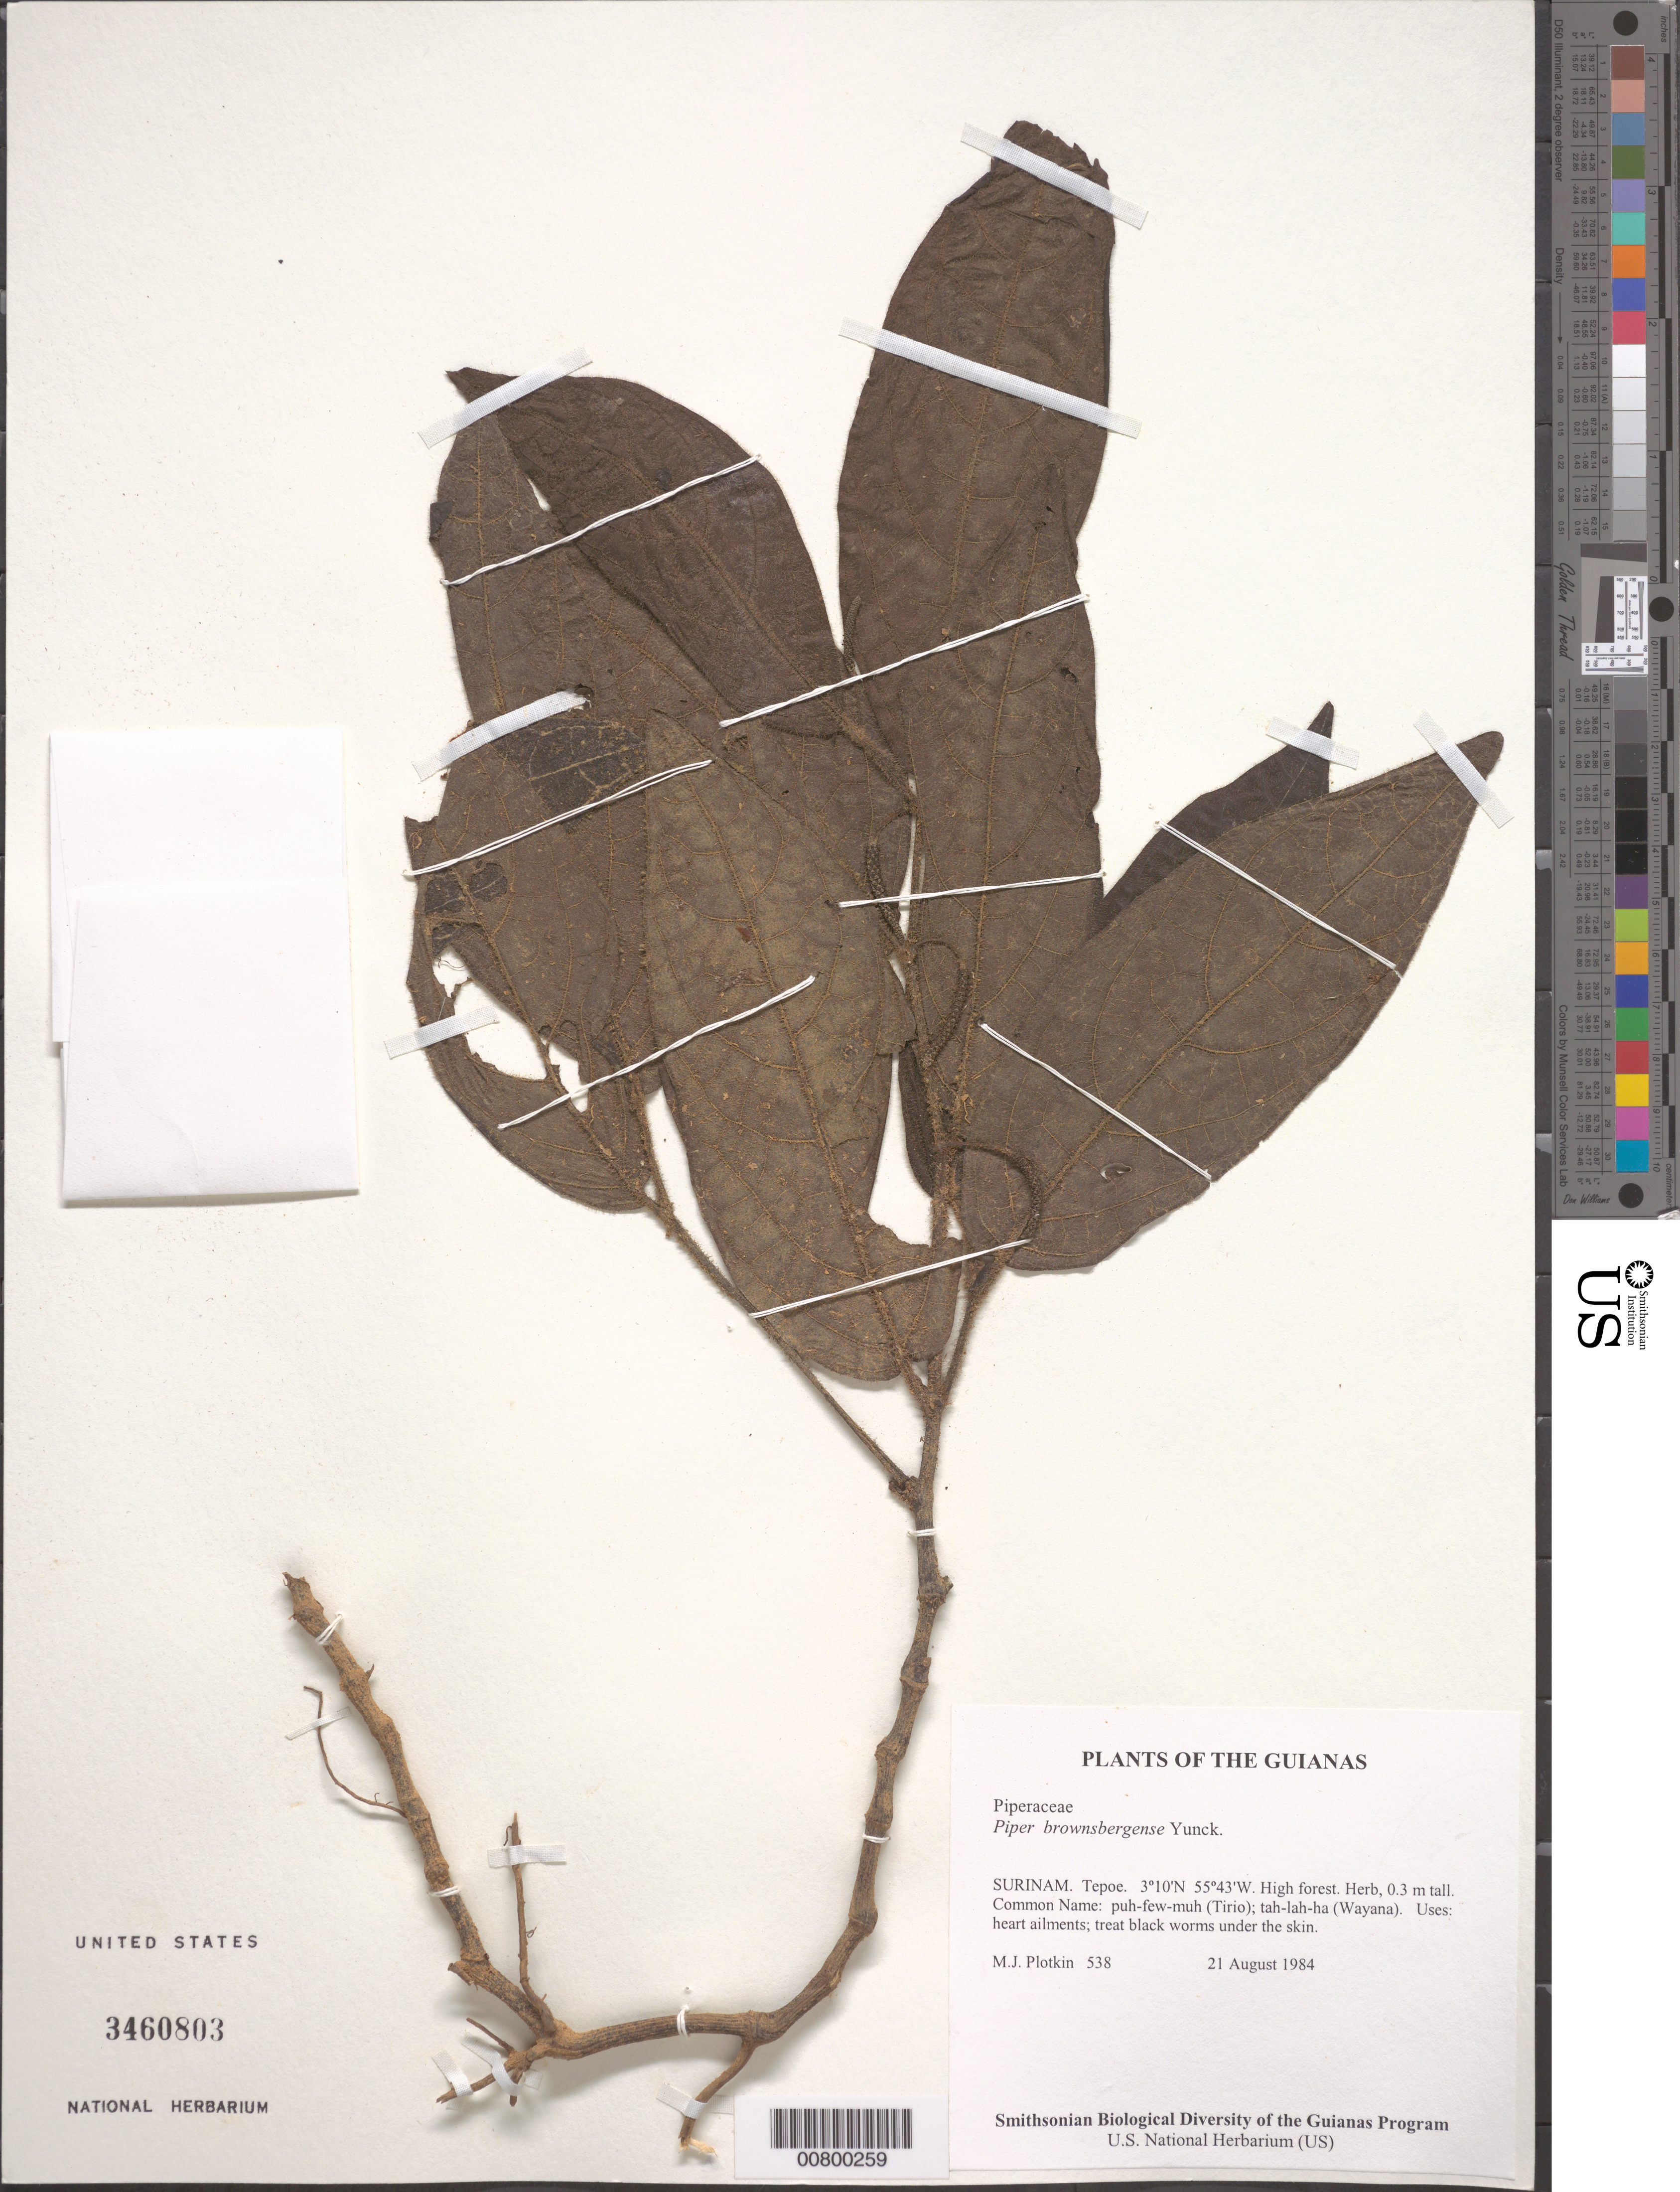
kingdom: Plantae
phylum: Tracheophyta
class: Magnoliopsida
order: Piperales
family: Piperaceae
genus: Piper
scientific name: Piper brownsbergense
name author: Yunck.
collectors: M. Plotkin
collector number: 538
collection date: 1984-08-21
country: Suriname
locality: The Guianas. Tepoe.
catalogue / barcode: US 3460803